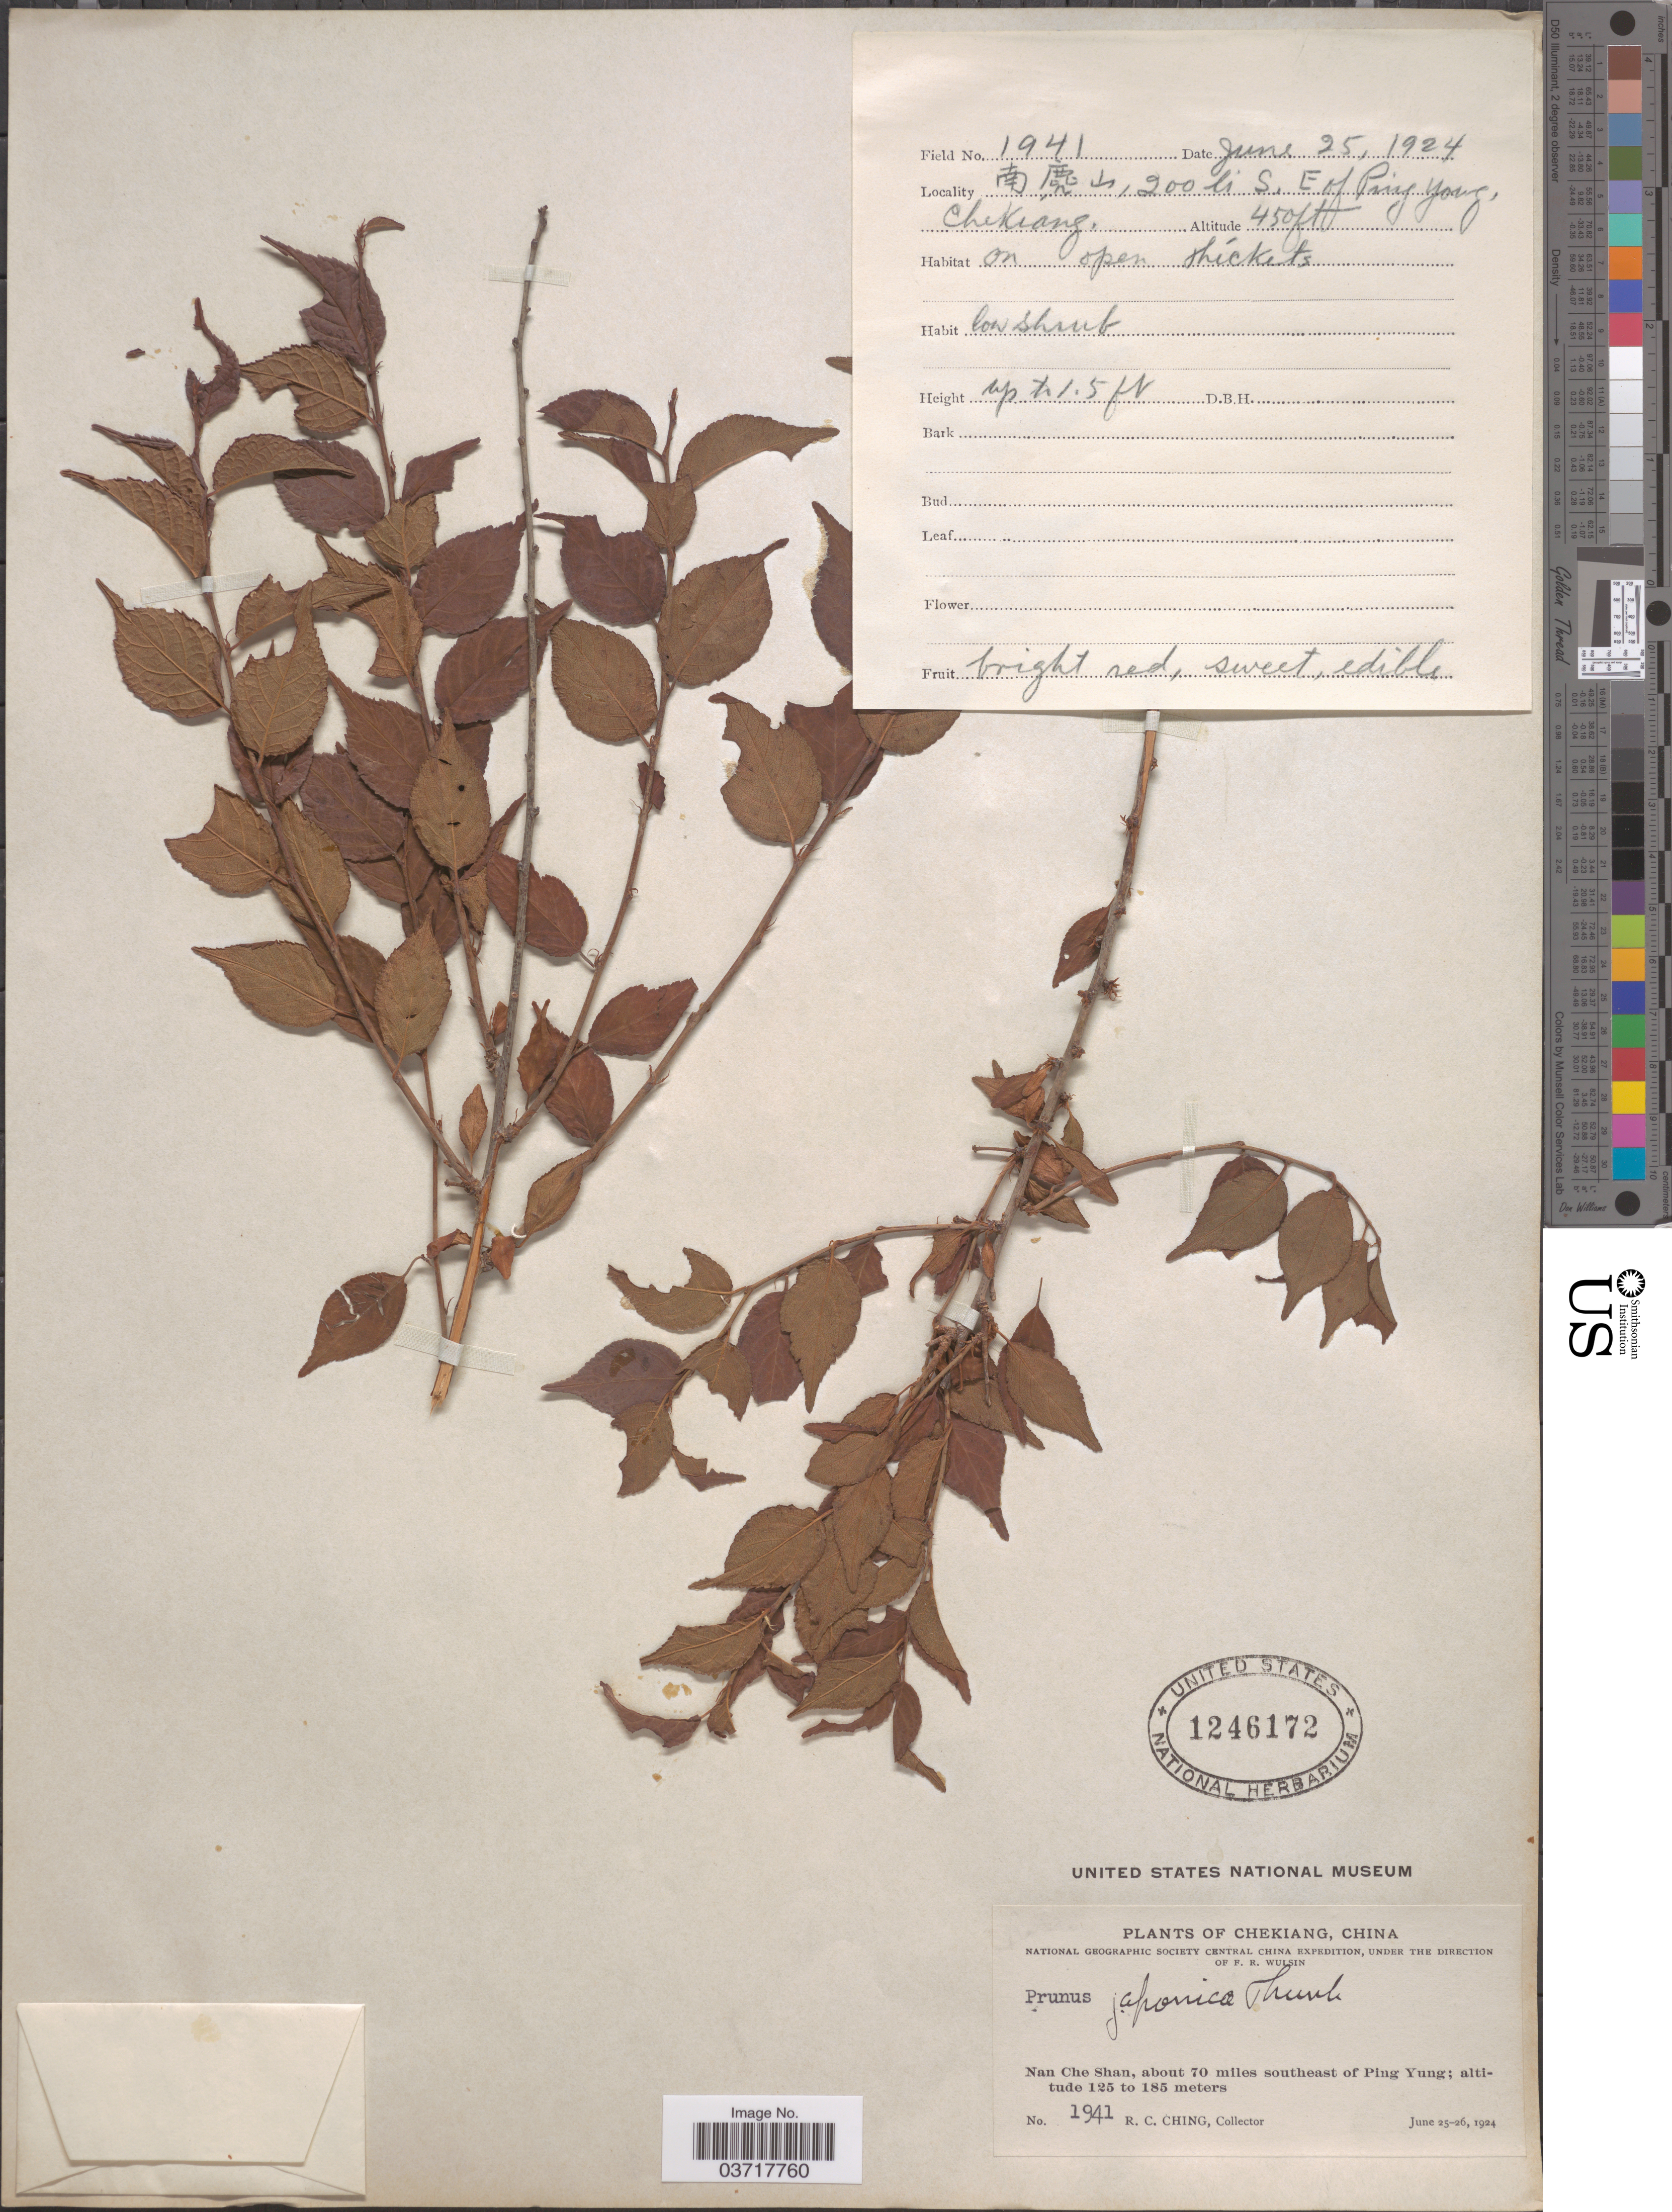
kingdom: Plantae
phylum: Tracheophyta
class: Magnoliopsida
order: Rosales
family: Rosaceae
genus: Prunus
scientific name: Prunus japonica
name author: Thunb.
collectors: R. C. Ching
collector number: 1941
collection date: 1924-06-25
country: China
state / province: Zhejiang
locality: X, 200 li. S. E. of Ping Yong [interpreted]. Chekiang. Nan Che Shan, about 70 miles southeast of Ping Yung.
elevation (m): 137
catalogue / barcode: US 1246172